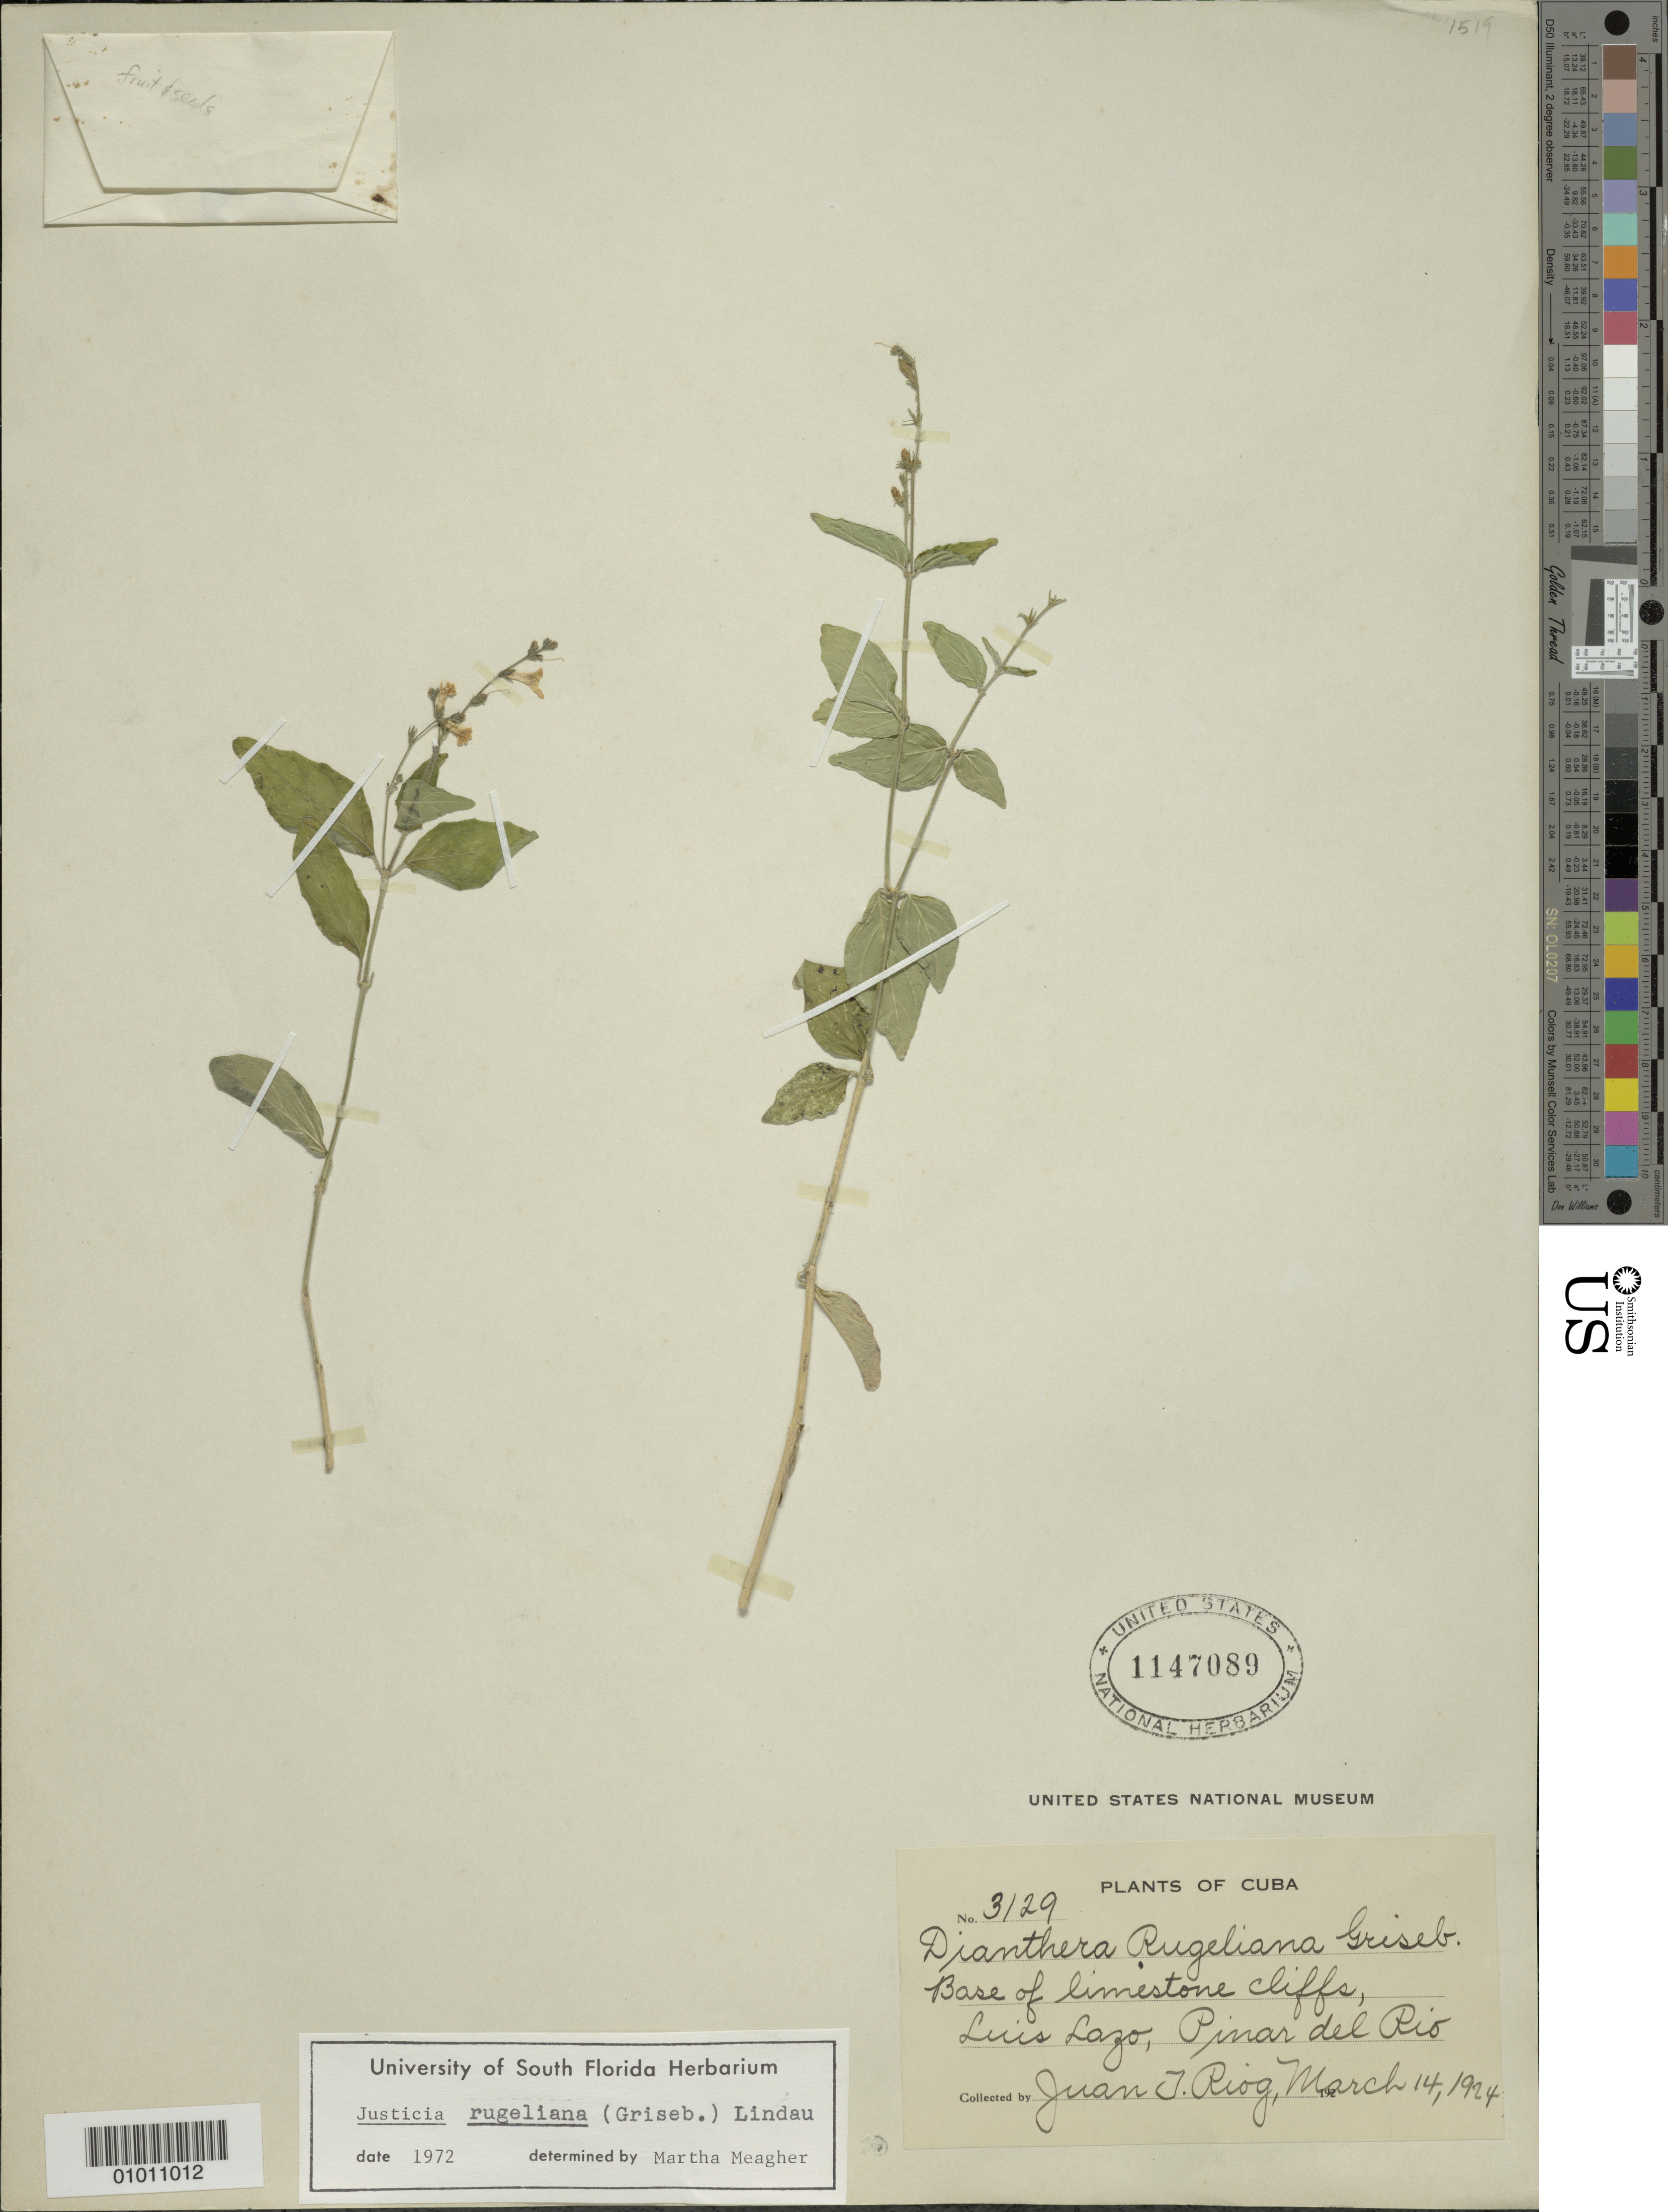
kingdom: Plantae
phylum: Tracheophyta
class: Magnoliopsida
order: Lamiales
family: Acanthaceae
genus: Justicia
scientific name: Justicia rugeliana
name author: (Griseb.) Lindau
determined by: Meagher, M.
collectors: J. Roig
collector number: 3129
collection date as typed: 14 Mar 1924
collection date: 1924-03-14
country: Cuba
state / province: Pinar del Rio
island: Cuba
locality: Luis Lazo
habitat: Base of limestone cliffs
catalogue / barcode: US 1147089